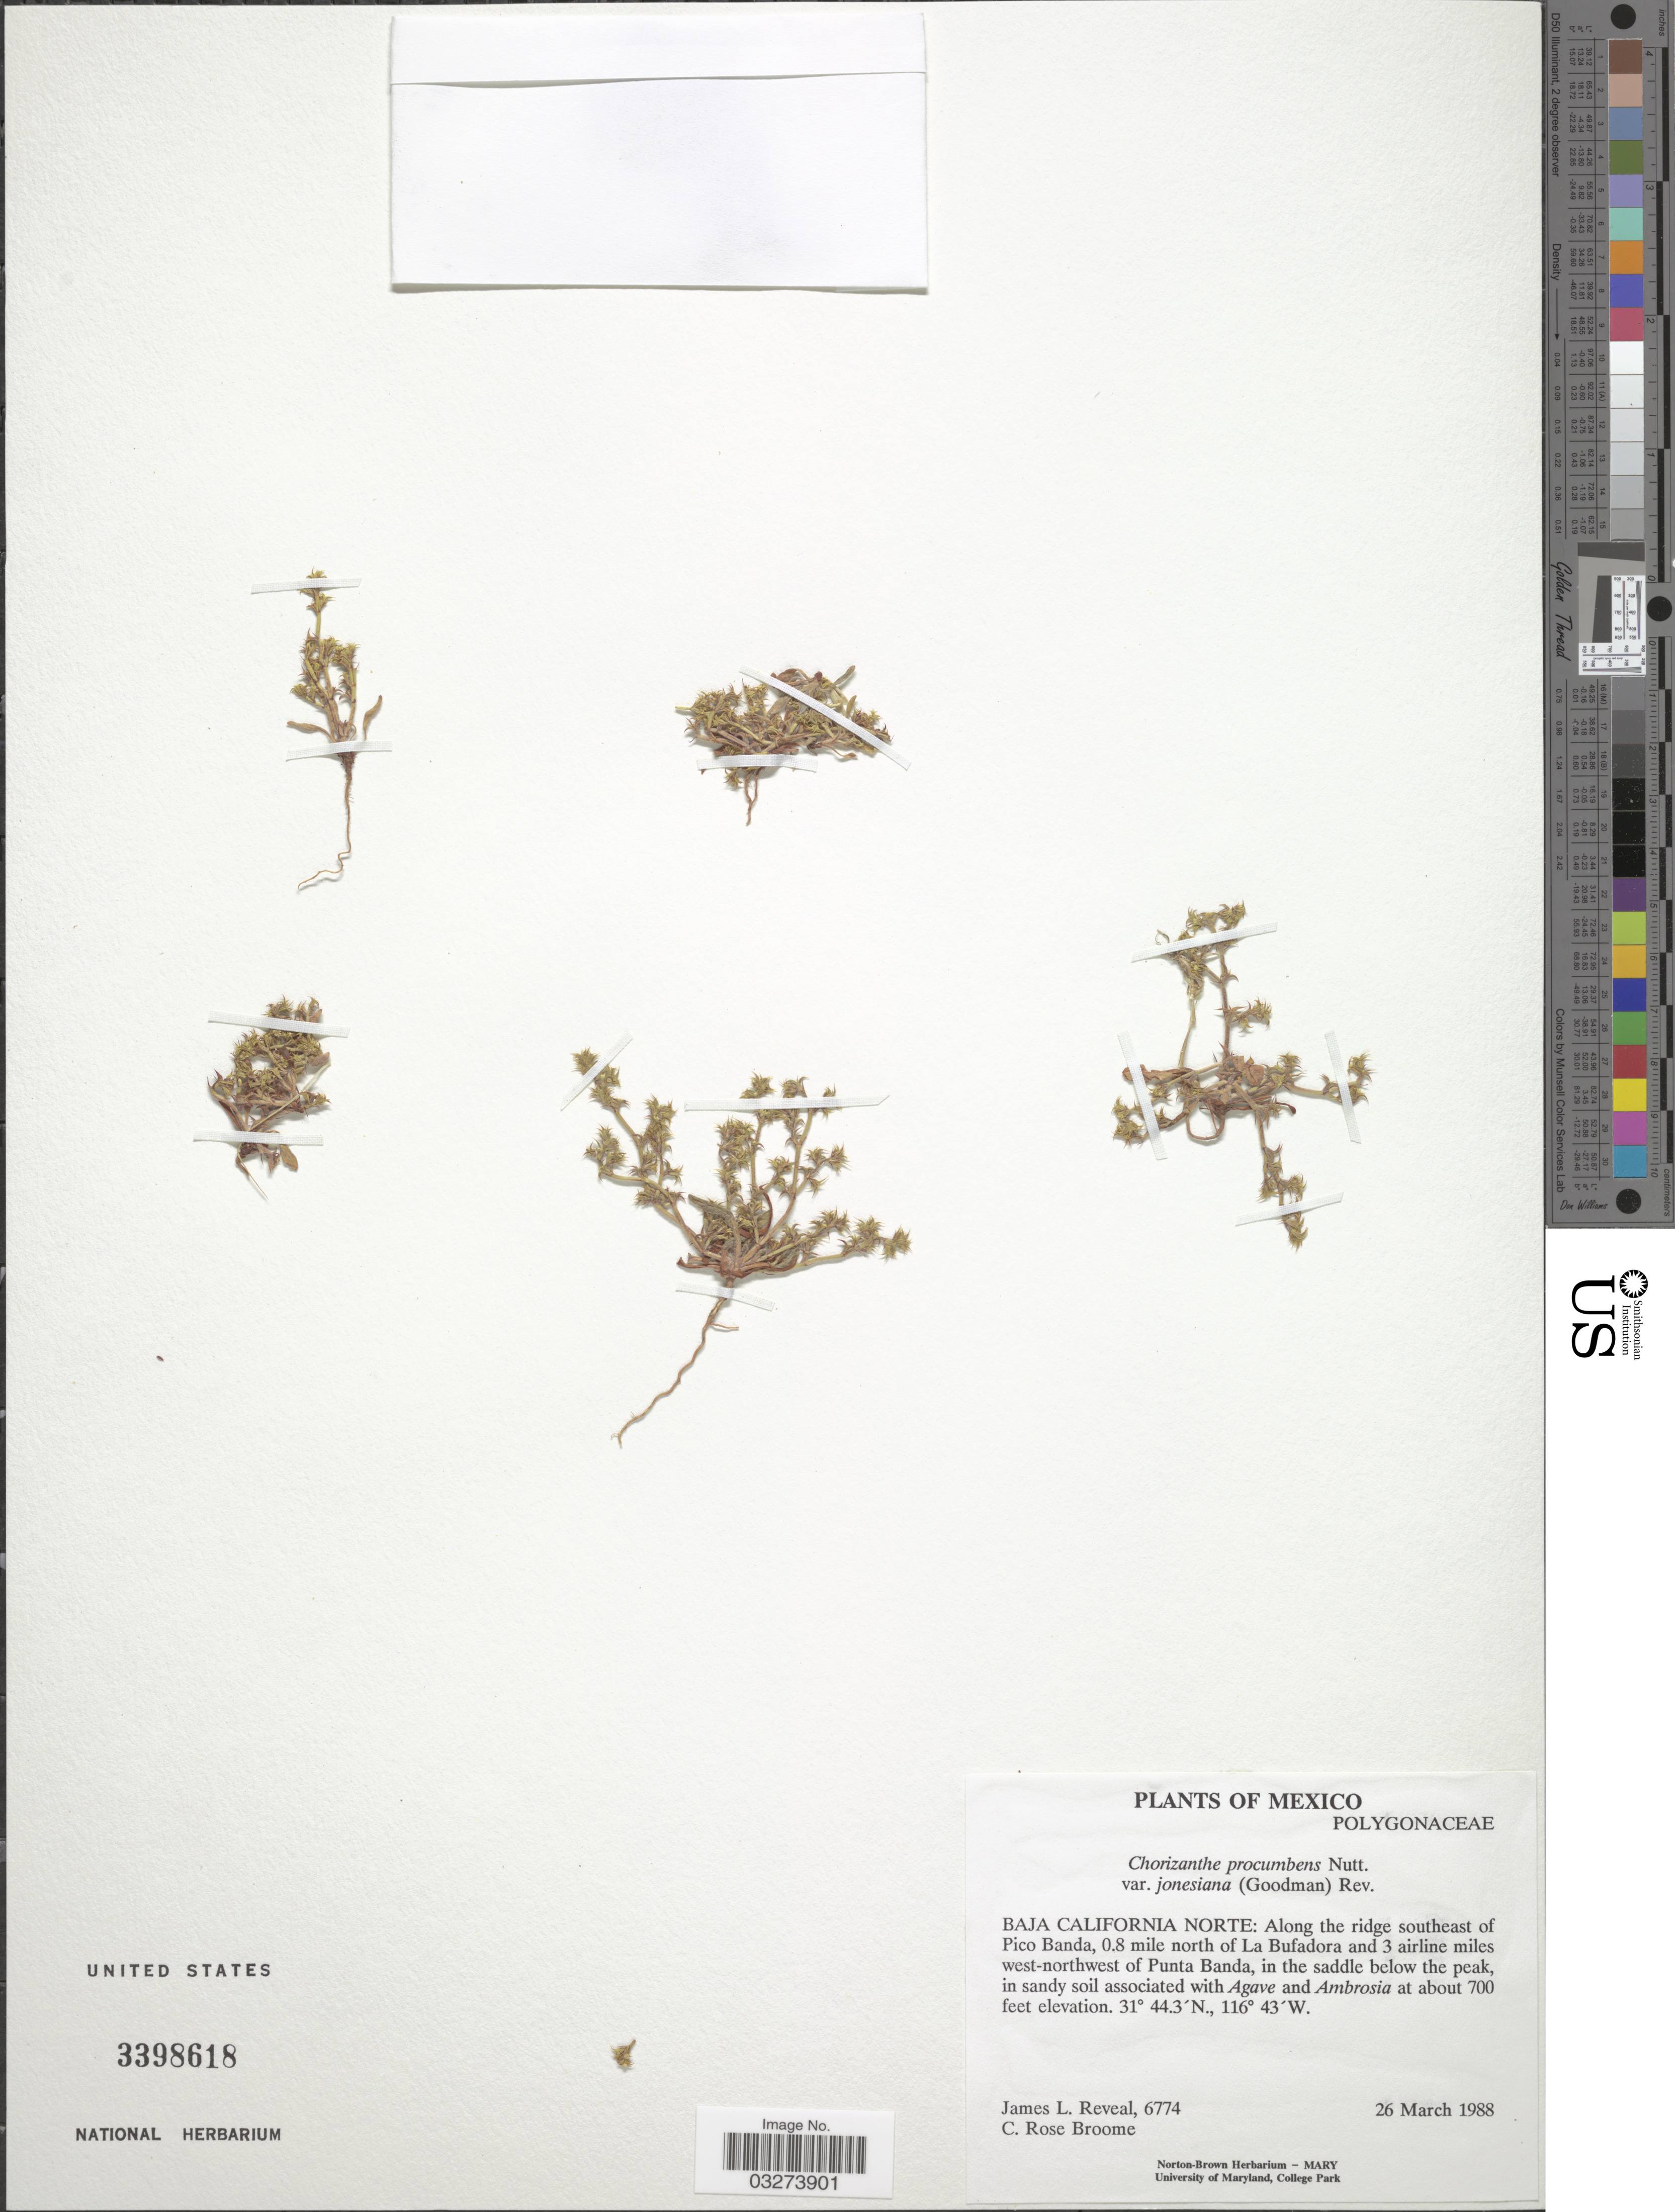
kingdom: Plantae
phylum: Tracheophyta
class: Magnoliopsida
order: Caryophyllales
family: Polygonaceae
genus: Chorizanthe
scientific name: Chorizanthe procumbens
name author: Nutt.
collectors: J. L. Reveal & C. R. Broome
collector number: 6774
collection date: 1988-03-26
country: Mexico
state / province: Baja California Norte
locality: Along the ridge southeast of Pico Banda, 0.8 mile north of La Bufadora and 3 airline miles west-northwest of Punta Banda.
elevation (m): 213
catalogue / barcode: US 3398618